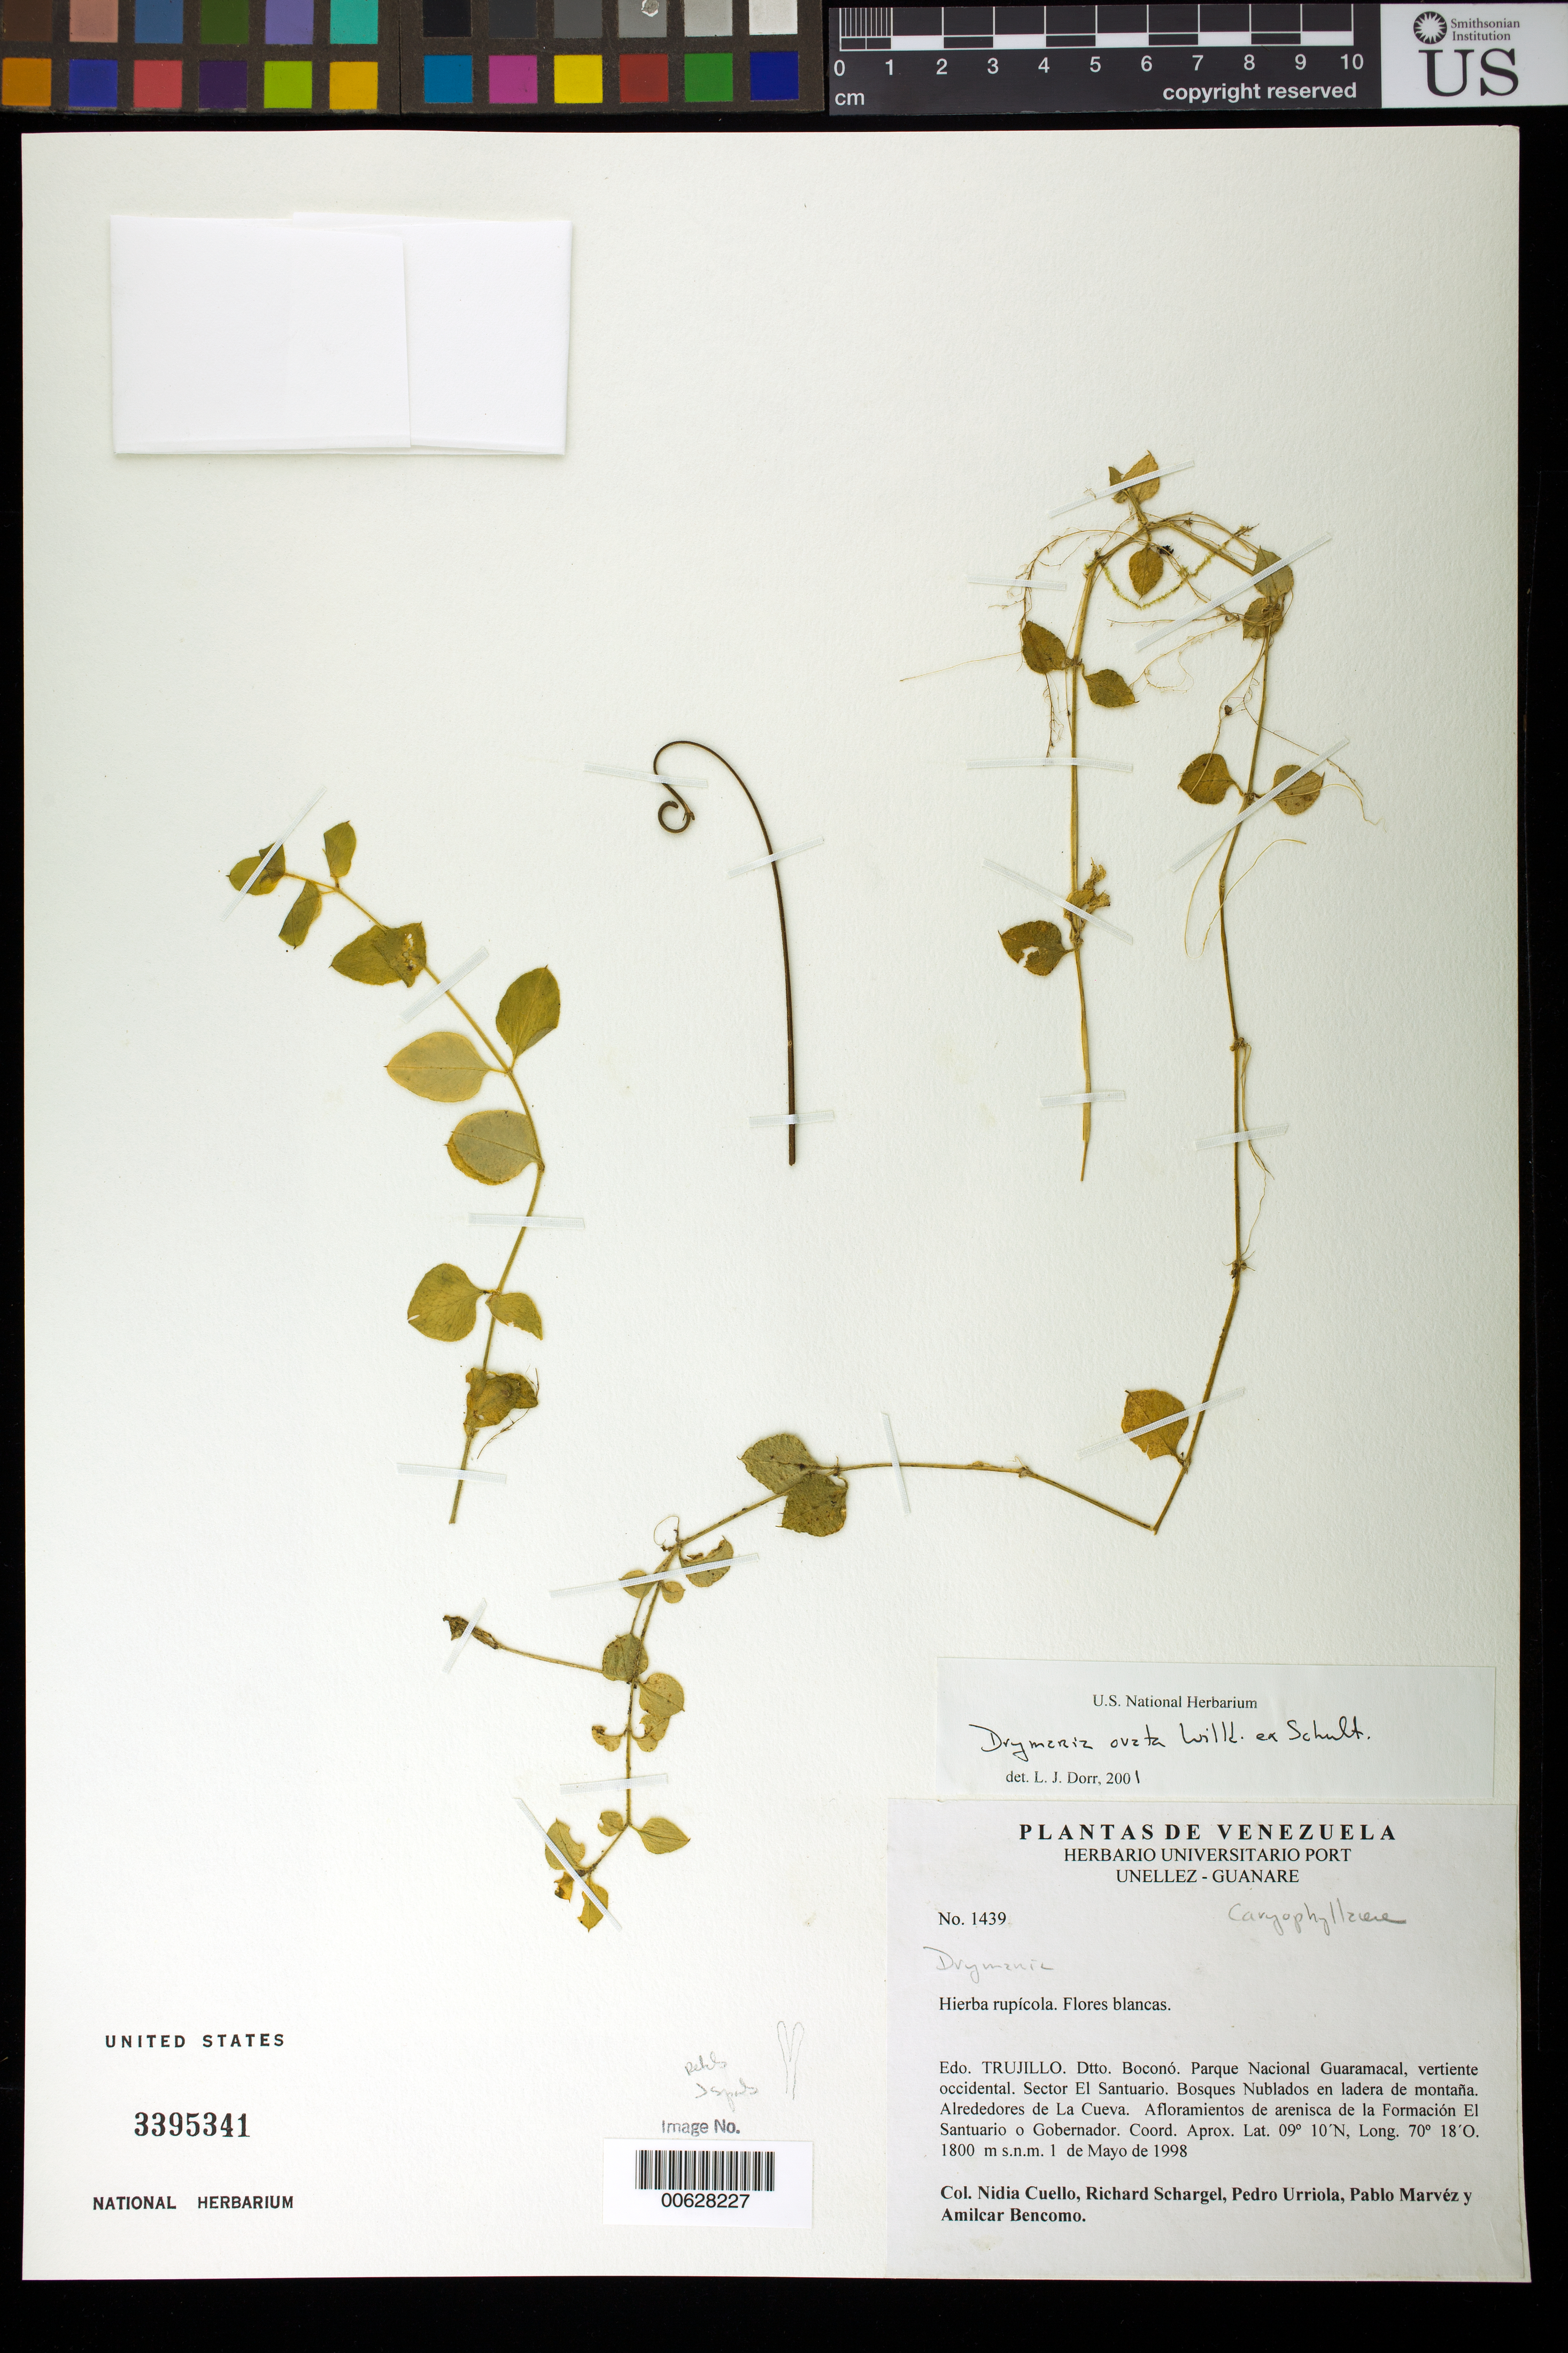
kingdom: Plantae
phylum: Tracheophyta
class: Magnoliopsida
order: Caryophyllales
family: Caryophyllaceae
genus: Drymaria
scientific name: Drymaria ovata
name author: Humb. & Bonpl. ex Schult.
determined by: Dorr, L. J., (BOT), Smithsonian Institution - National Museum of Natural History (UNITED STATES)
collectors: N. L. Cuello, R. Schargel, P. Urriola, P. Marvéz & A. Bencomo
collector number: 1439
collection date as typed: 01 May 1998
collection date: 1998-05-01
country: Venezuela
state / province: Trujillo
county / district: Boconó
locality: Parque Nacional Guaramacal, vertiente occidental. Sector El Santuario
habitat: Bosques Nublados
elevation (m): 1800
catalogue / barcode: US 3395341